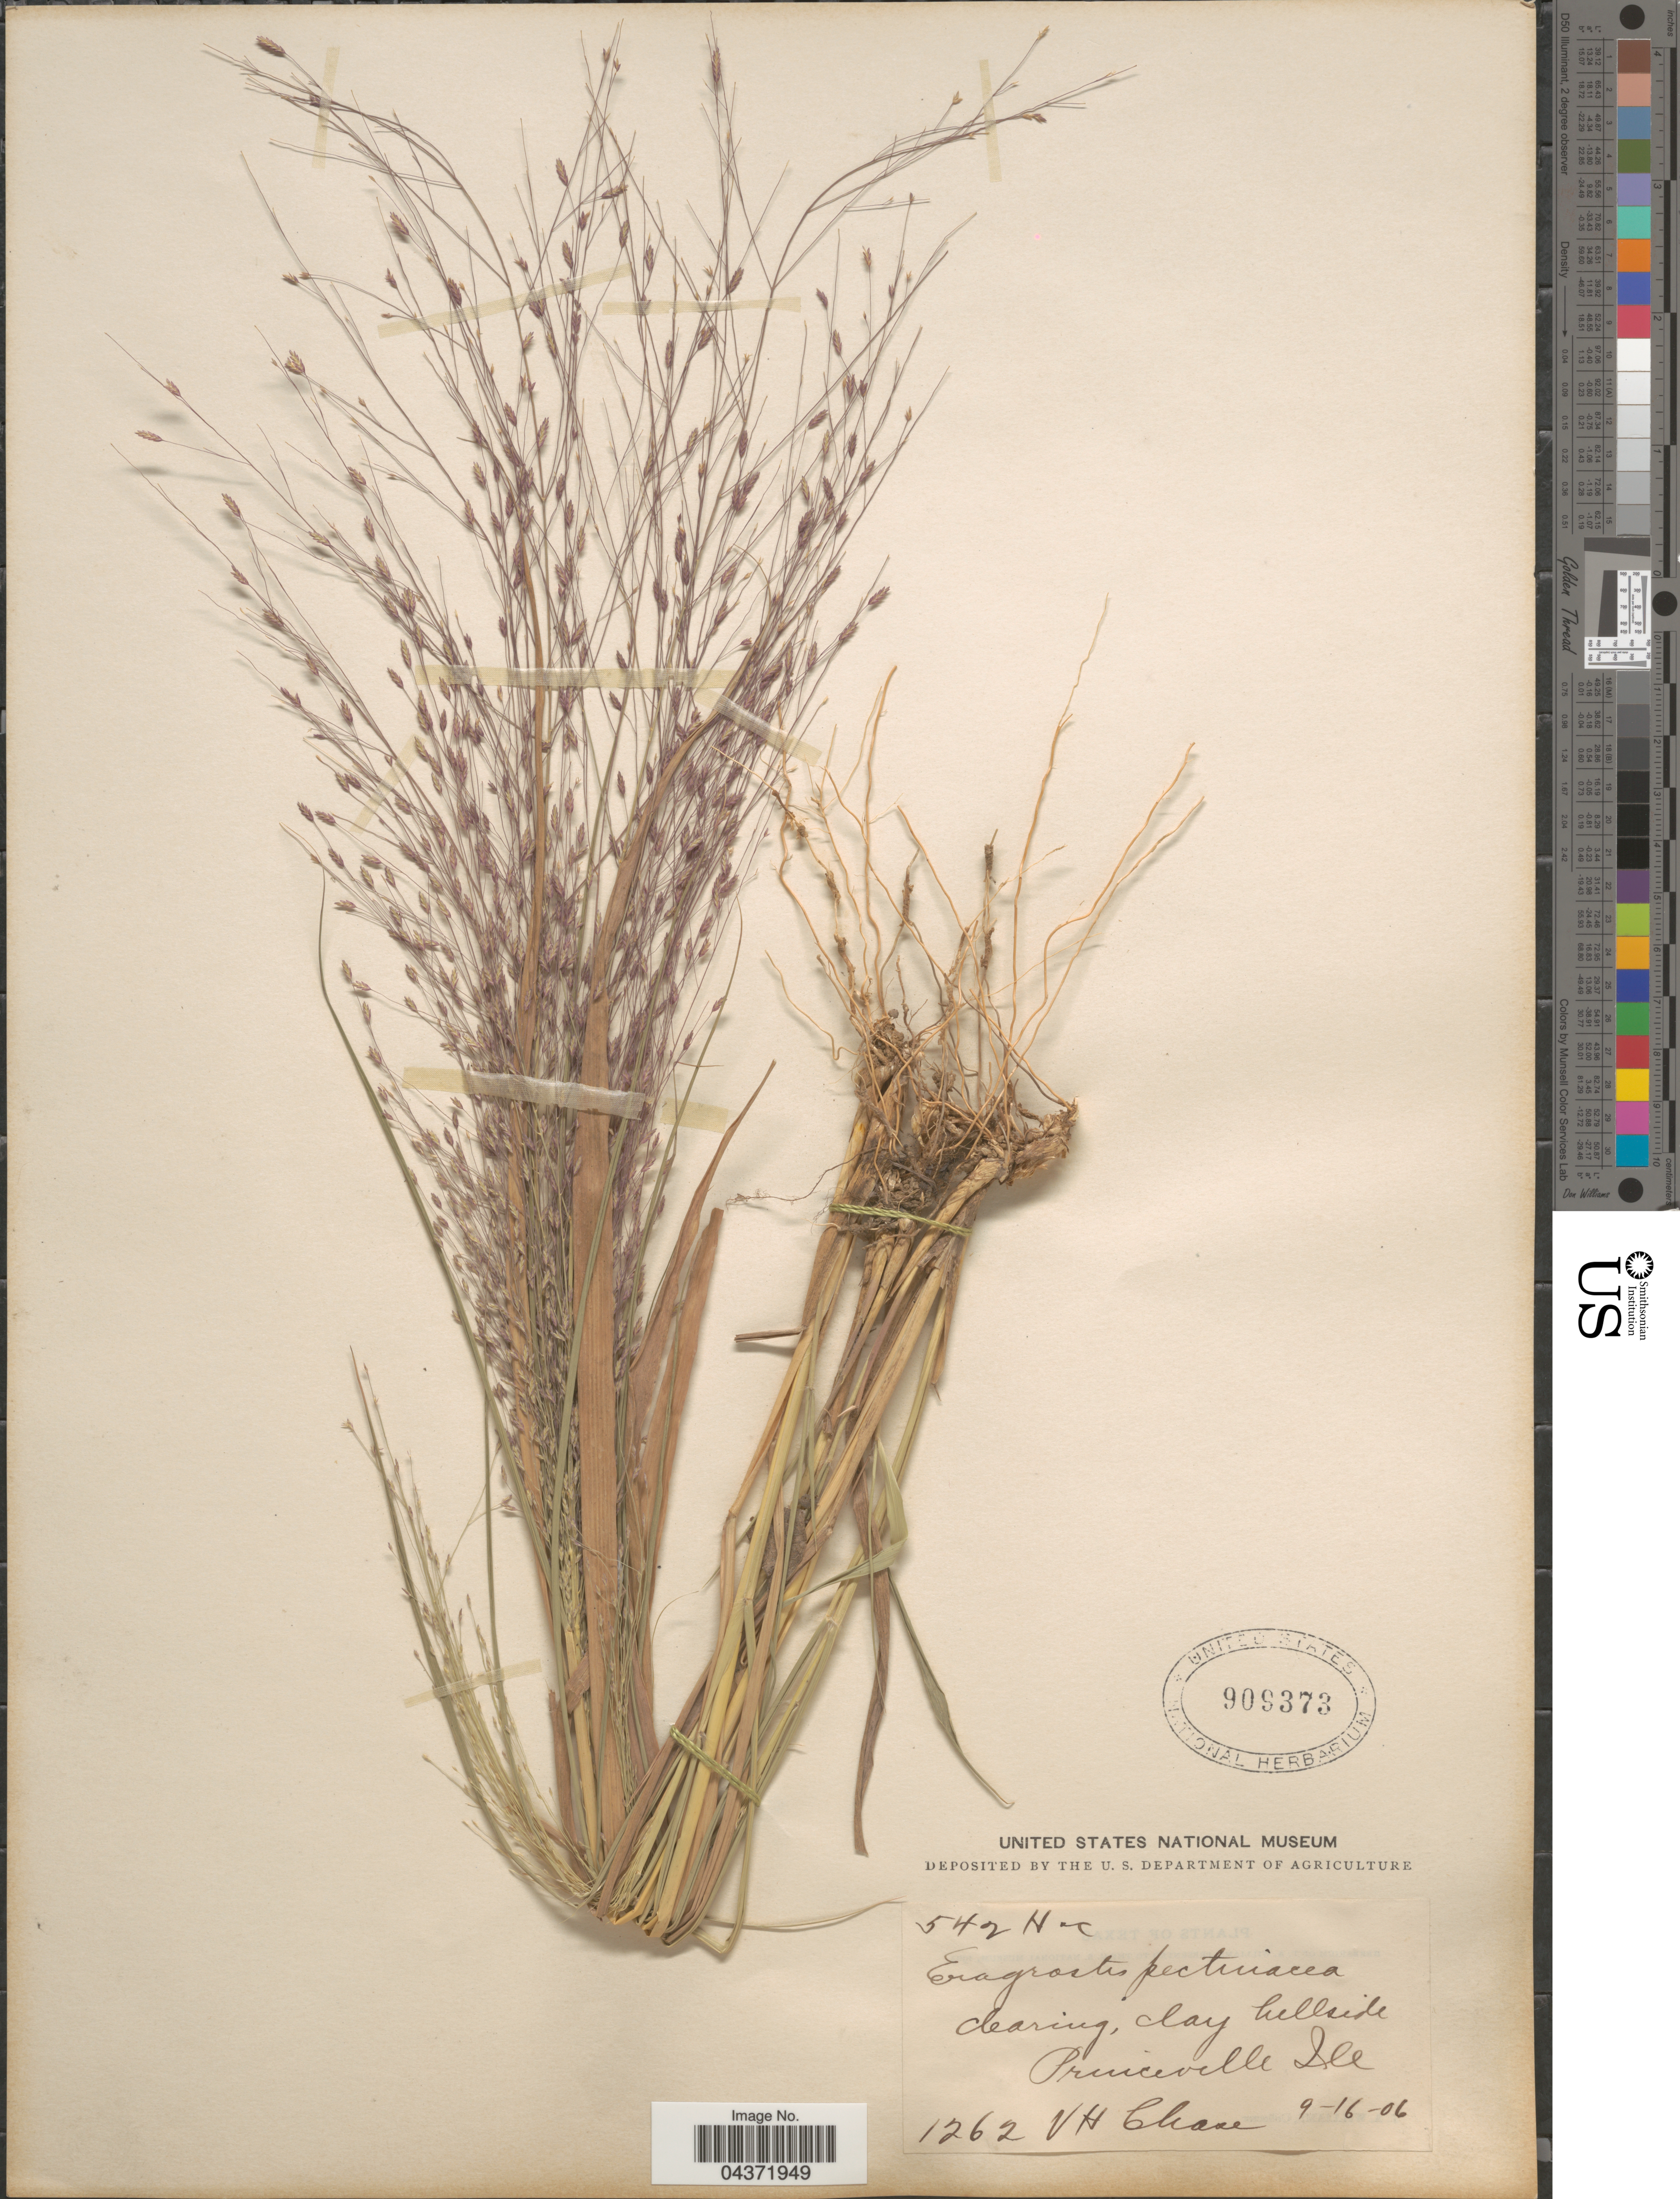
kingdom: Plantae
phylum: Tracheophyta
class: Liliopsida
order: Poales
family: Poaceae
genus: Eragrostis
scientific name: Eragrostis spectabilis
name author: (Pursh) Steud.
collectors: V. H. Chase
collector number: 1262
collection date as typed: Transcribed d/m/y: 16/9/6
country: United States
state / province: Illinois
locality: Princeville.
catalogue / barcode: US 909373